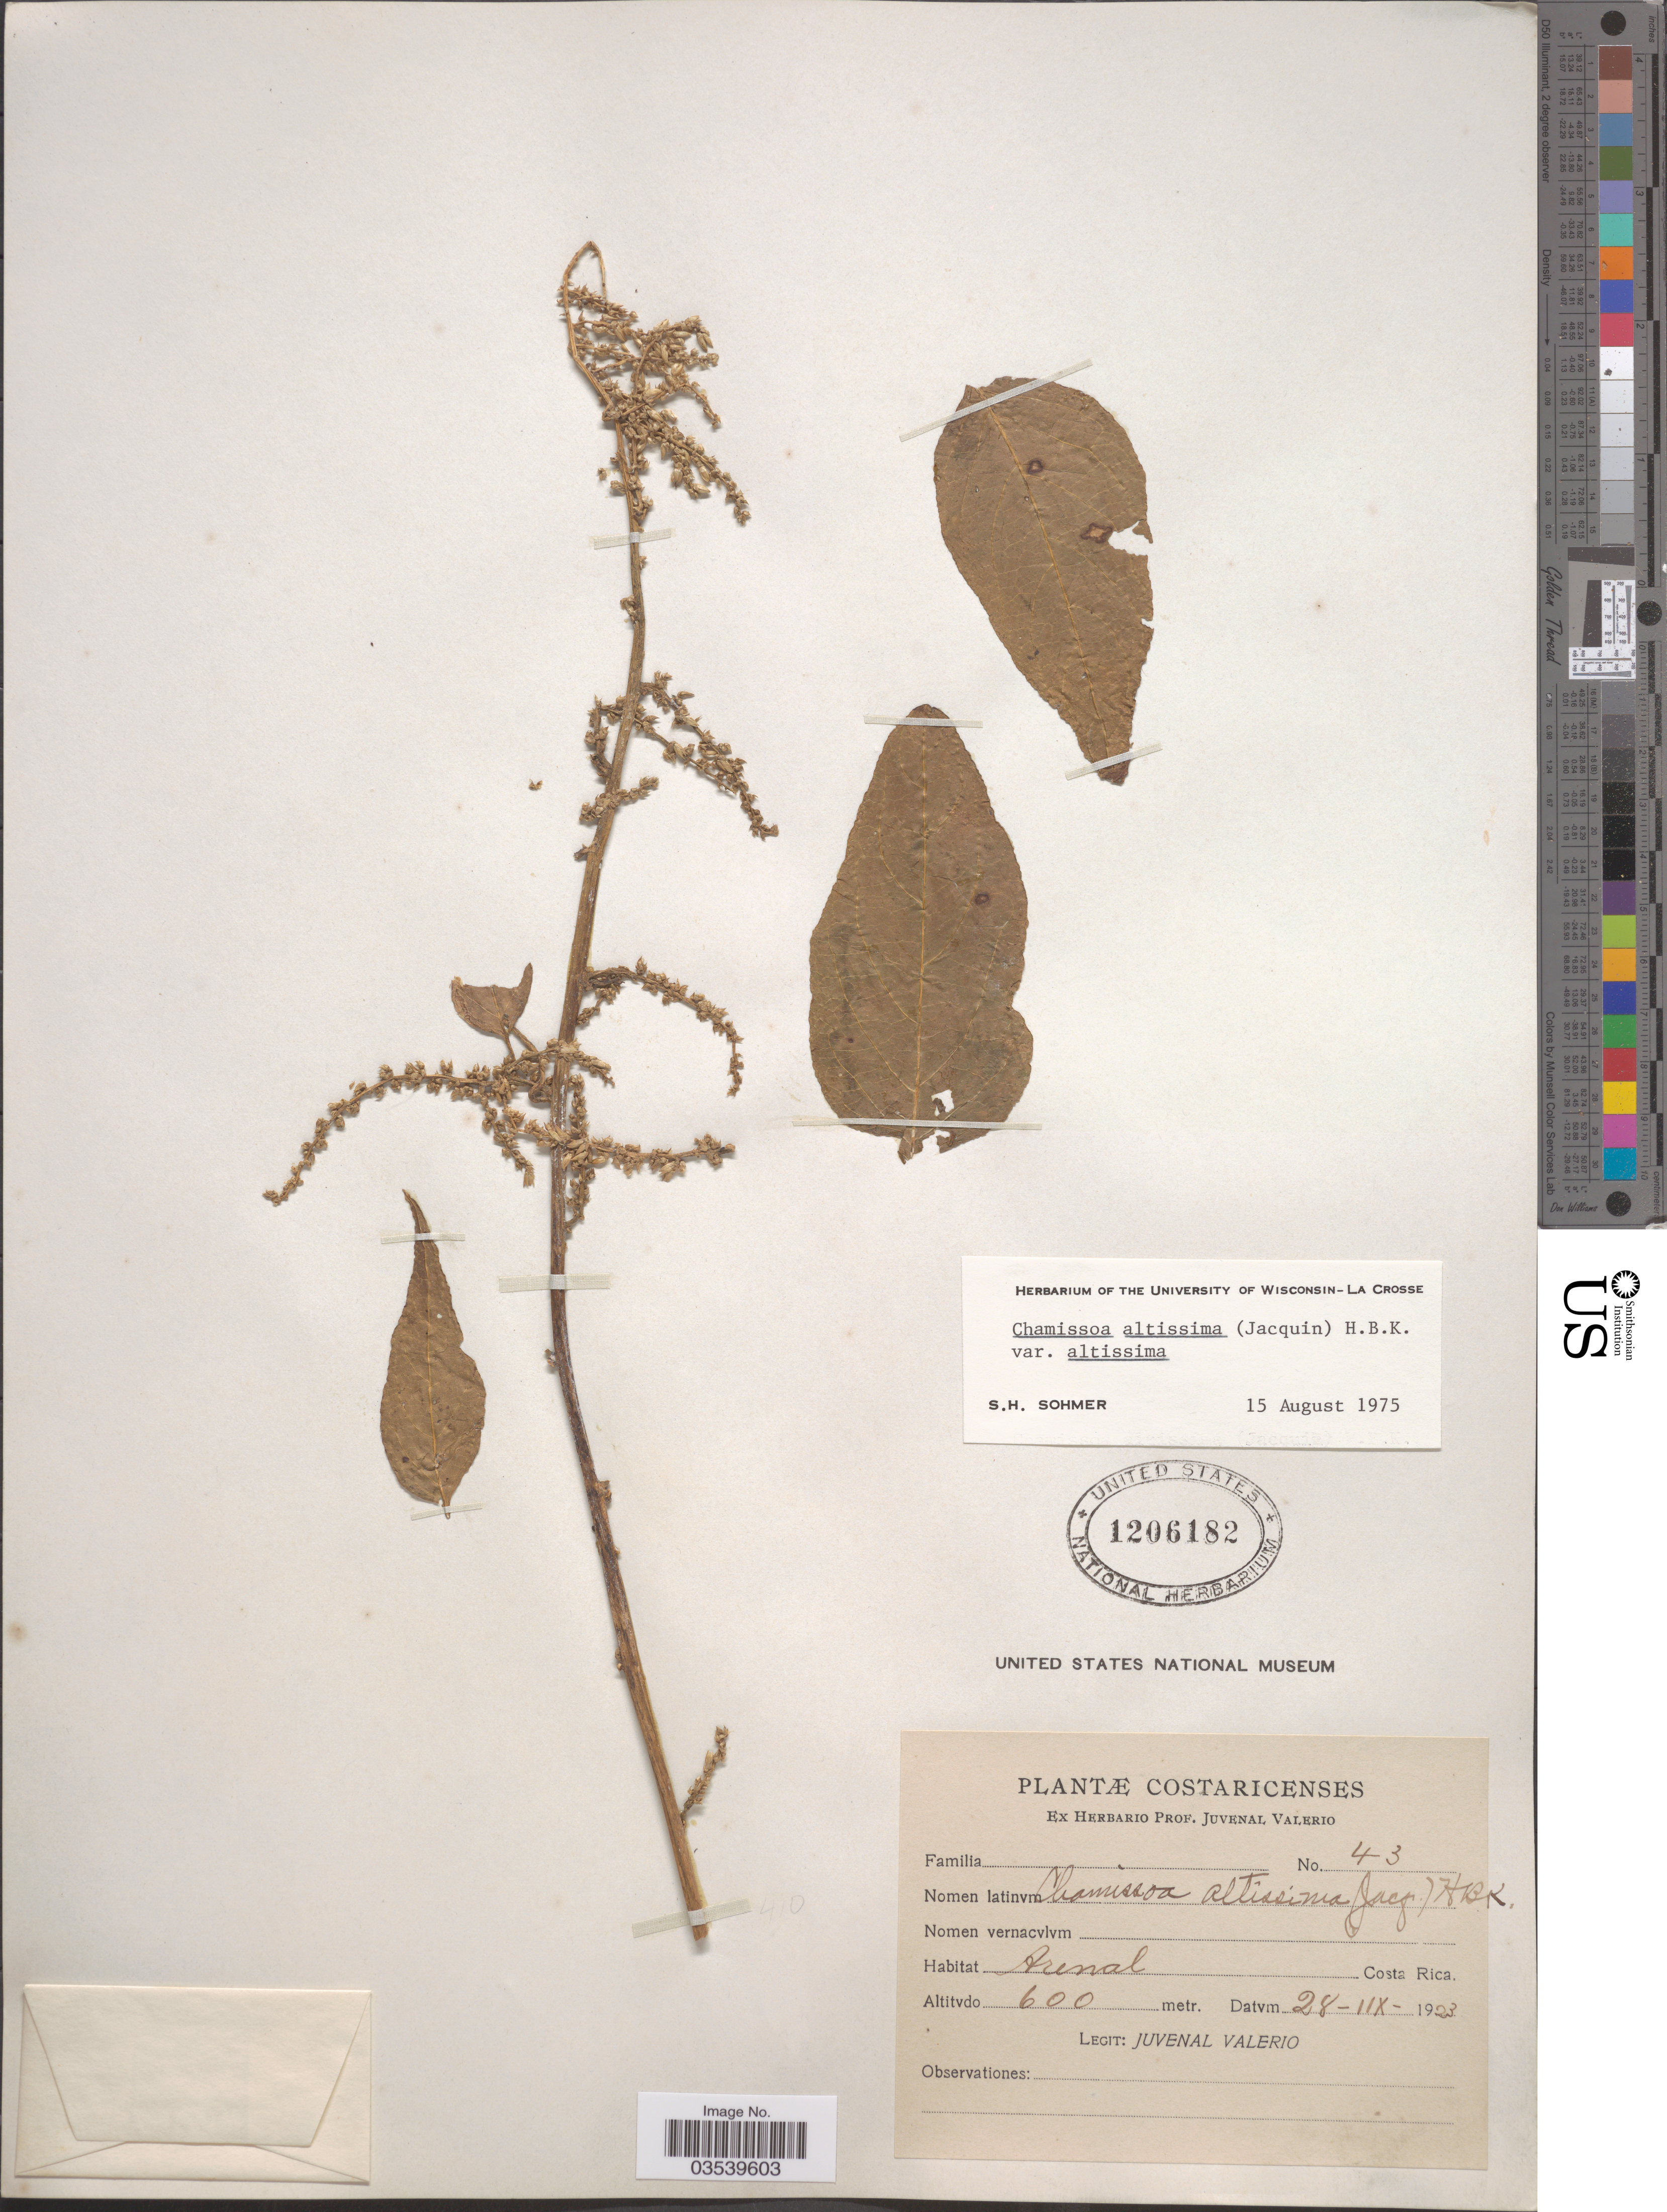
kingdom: Plantae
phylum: Tracheophyta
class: Magnoliopsida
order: Caryophyllales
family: Amaranthaceae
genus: Chamissoa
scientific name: Chamissoa altissima var. altissima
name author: (Jacq.) Kunth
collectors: J. Valerio R.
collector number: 43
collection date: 1923-12-28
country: Costa Rica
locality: Arenal.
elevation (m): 600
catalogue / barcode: US 1206182